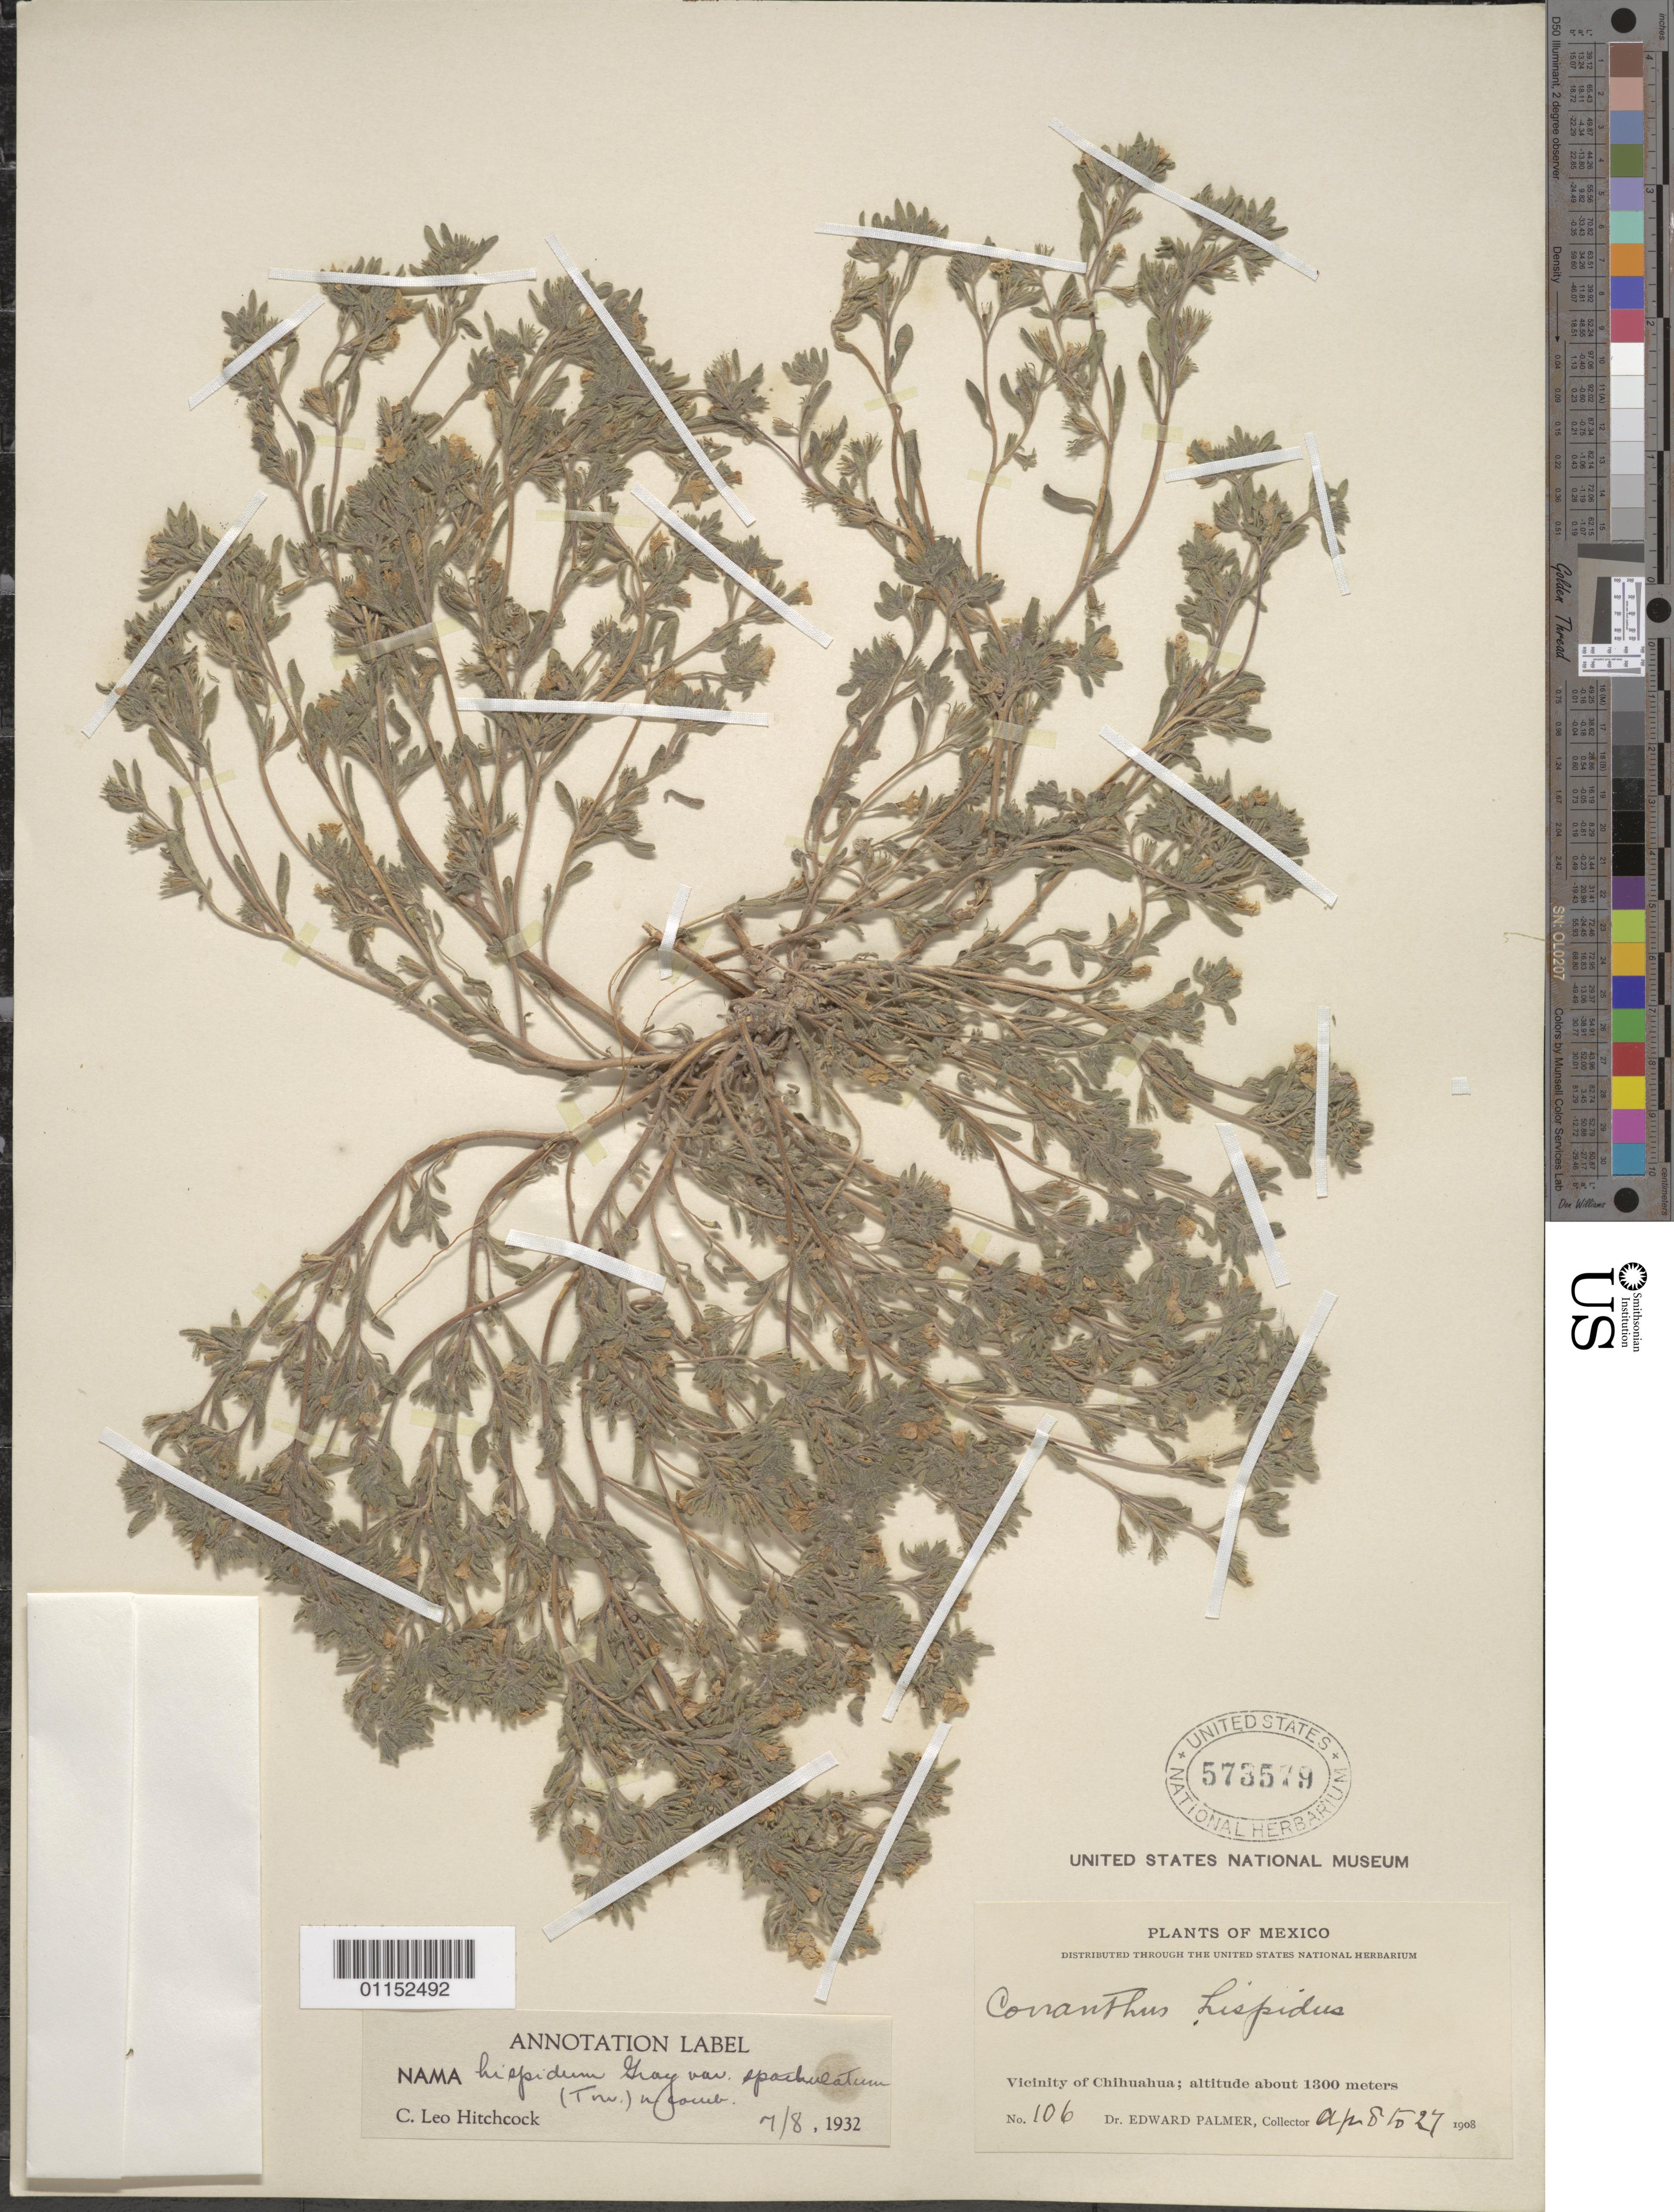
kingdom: Plantae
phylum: Tracheophyta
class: Magnoliopsida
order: Boraginales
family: Namaceae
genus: Nama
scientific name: Nama hispida var. spathulatum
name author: (Torr.) C.L. Hitchc.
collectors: E. Palmer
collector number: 106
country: Mexico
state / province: Chihuahua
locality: CHihuahua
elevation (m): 1300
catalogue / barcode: US 573579